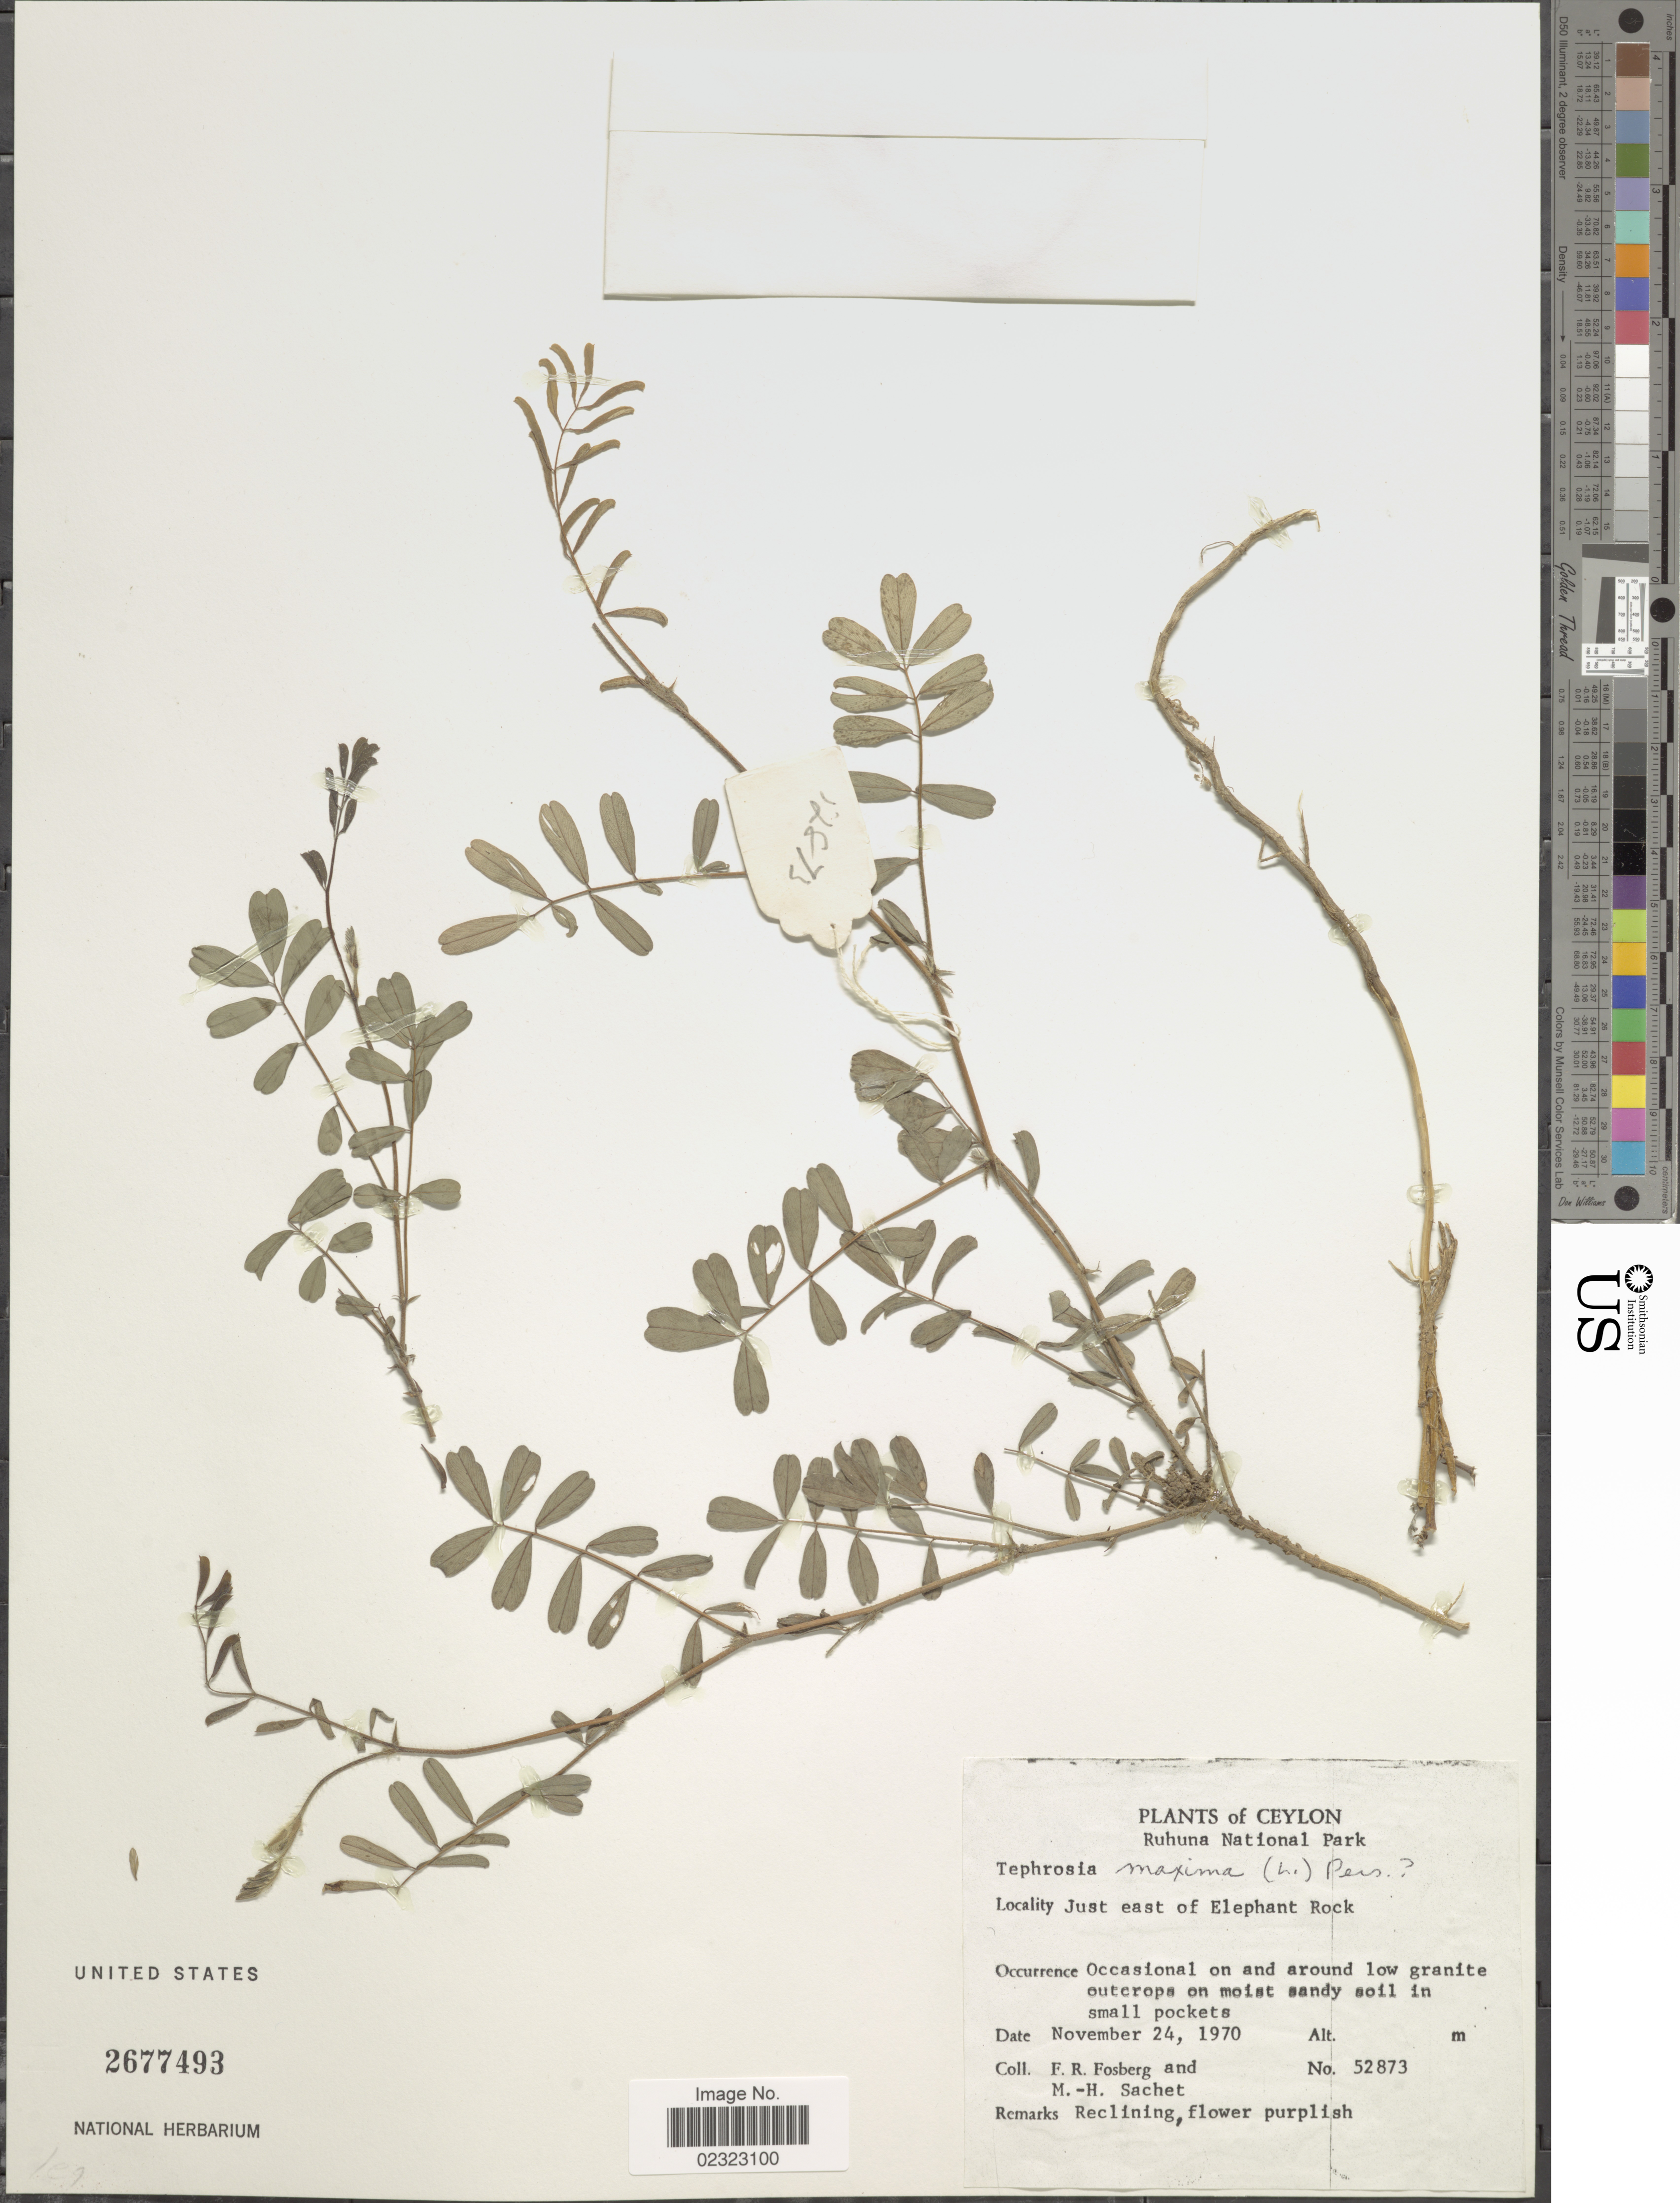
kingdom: Plantae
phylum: Tracheophyta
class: Magnoliopsida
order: Fabales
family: Fabaceae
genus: Tephrosia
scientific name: Tephrosia maxima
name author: Pers.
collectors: F. R. Fosberg & M.-H. Sachet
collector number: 52873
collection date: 1970-11-24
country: Sri Lanka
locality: Ceylon. Ruhuna National Park. Just east of Elephant Rock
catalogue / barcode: US 2677493